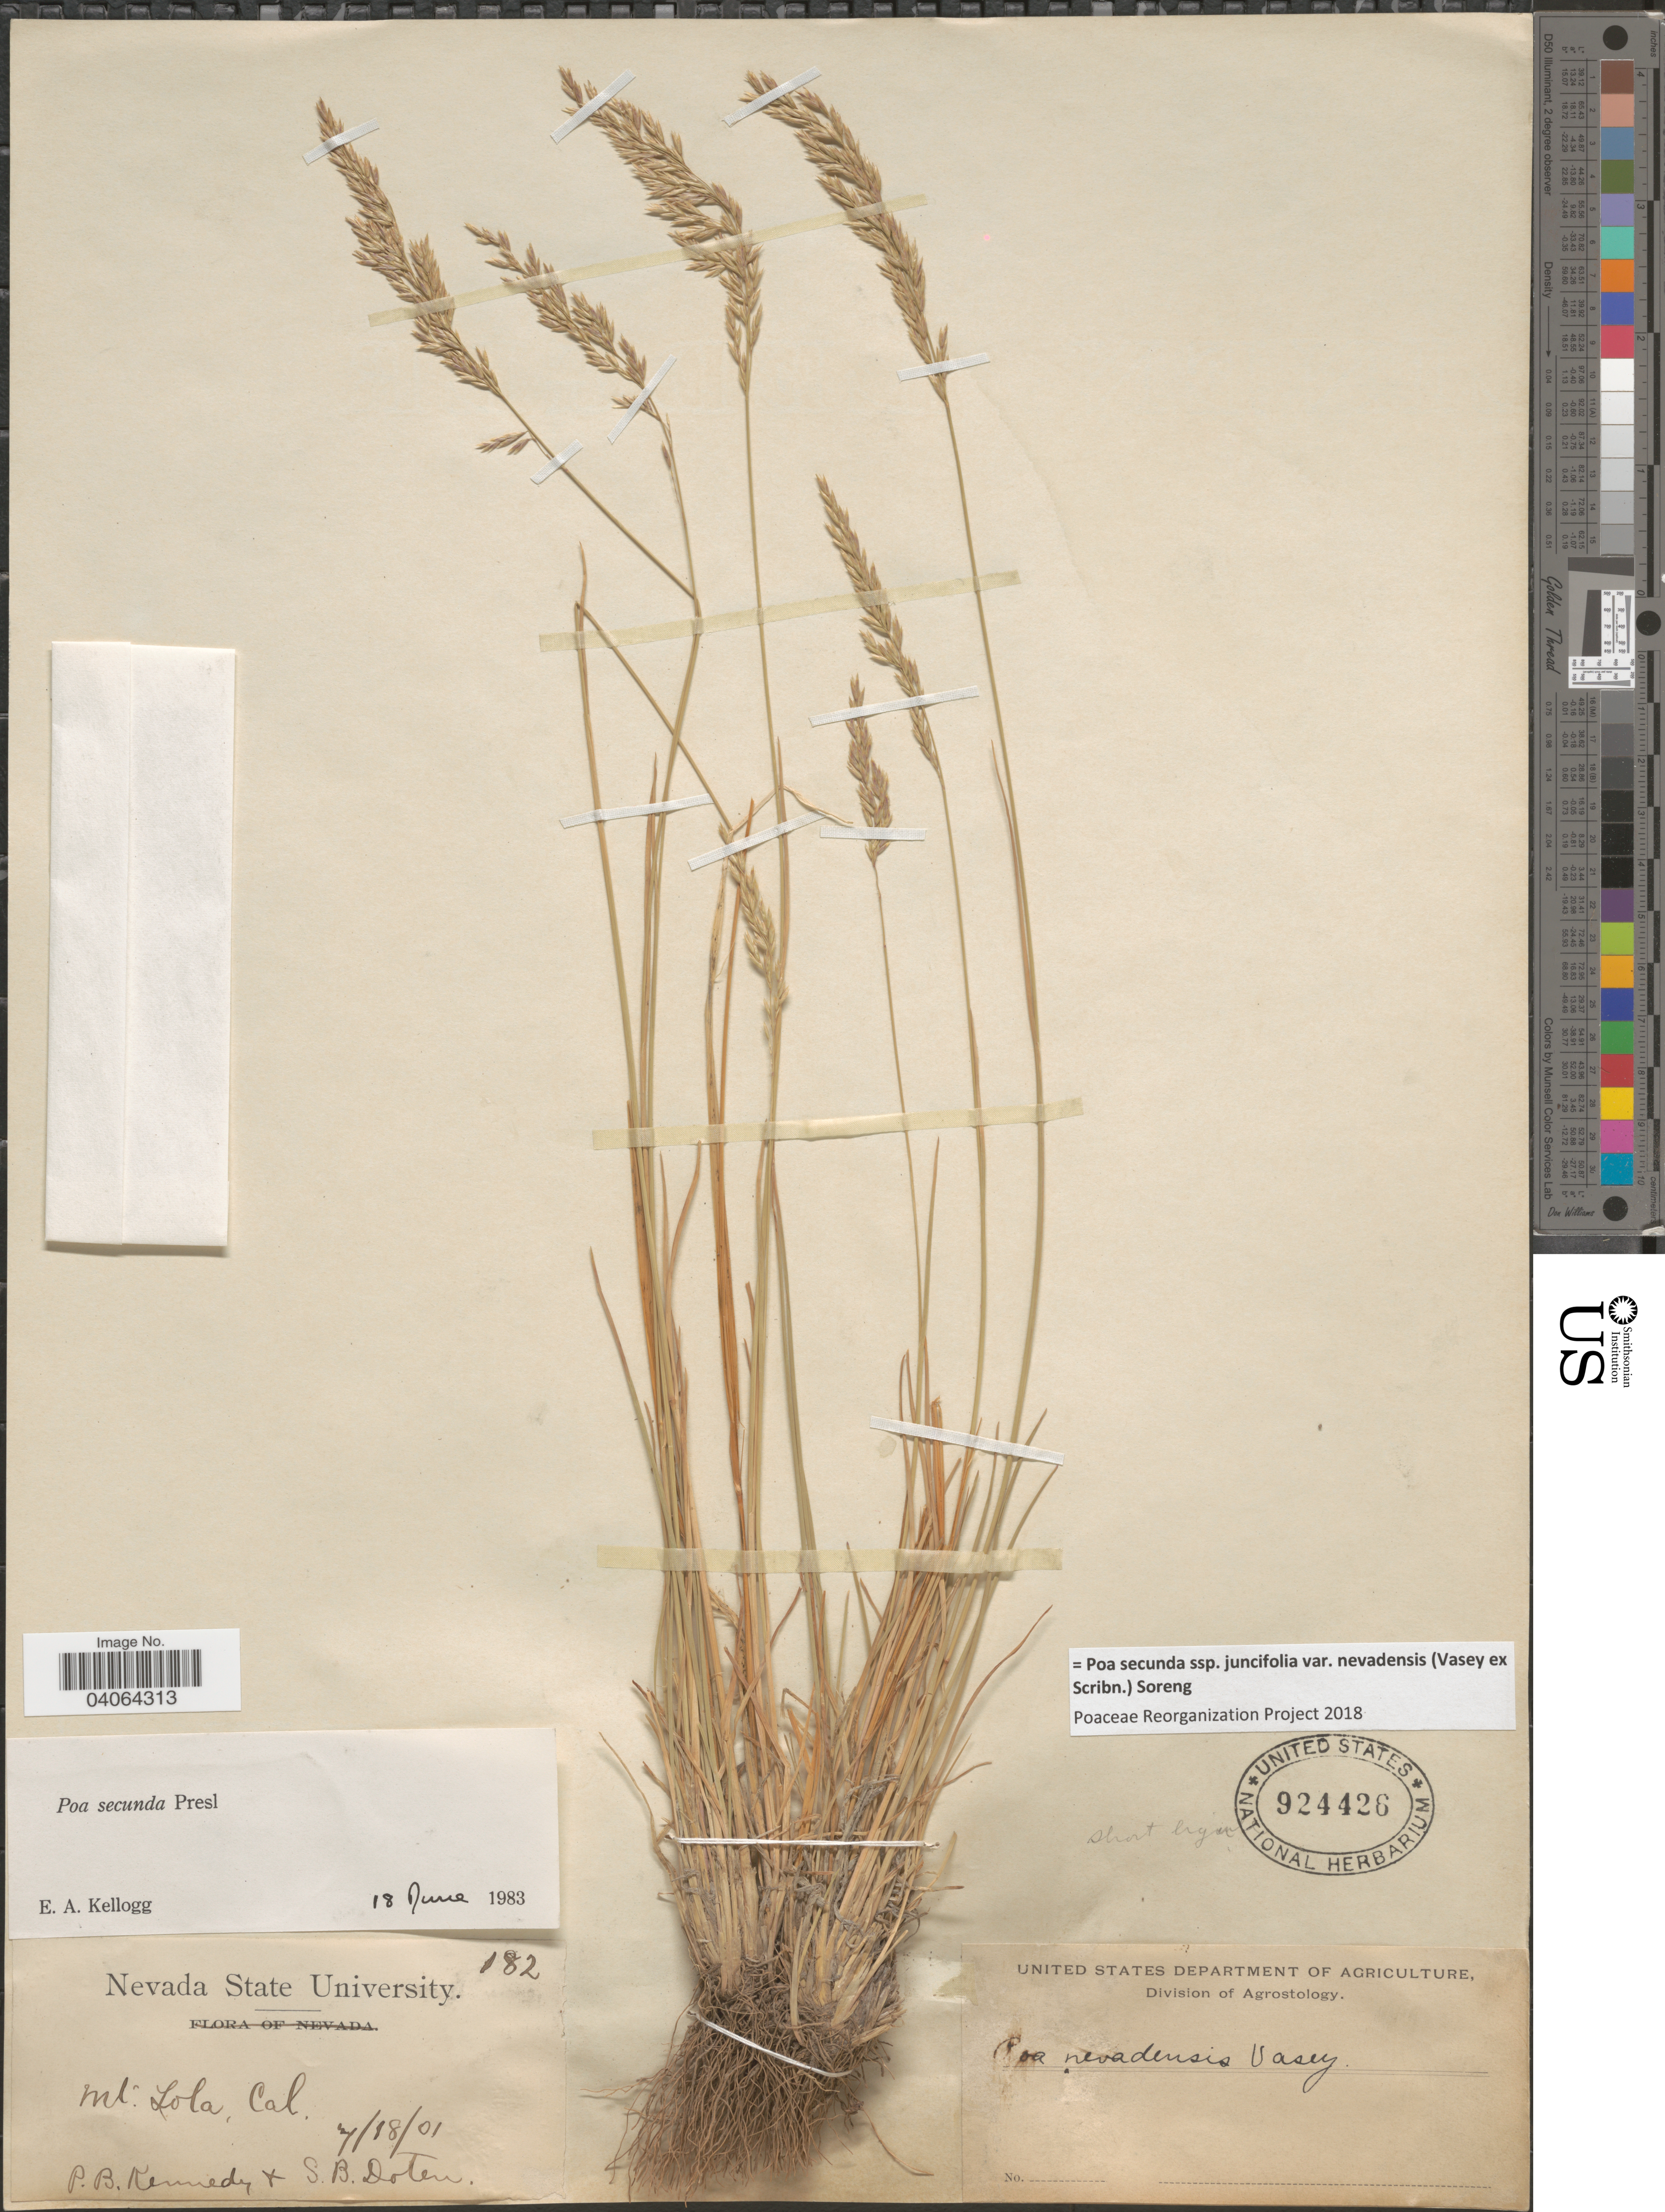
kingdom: Plantae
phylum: Tracheophyta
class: Liliopsida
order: Poales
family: Poaceae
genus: Poa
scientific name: Poa secunda subsp. juncifolia var. nevadensis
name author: (Vasey ex Scribn.) Soreng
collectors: P. B. Kennedy & S. Doten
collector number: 182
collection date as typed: Transcribed d/m/y: 18/7/1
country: United States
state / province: California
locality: Mt. Lola.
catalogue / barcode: US 924426